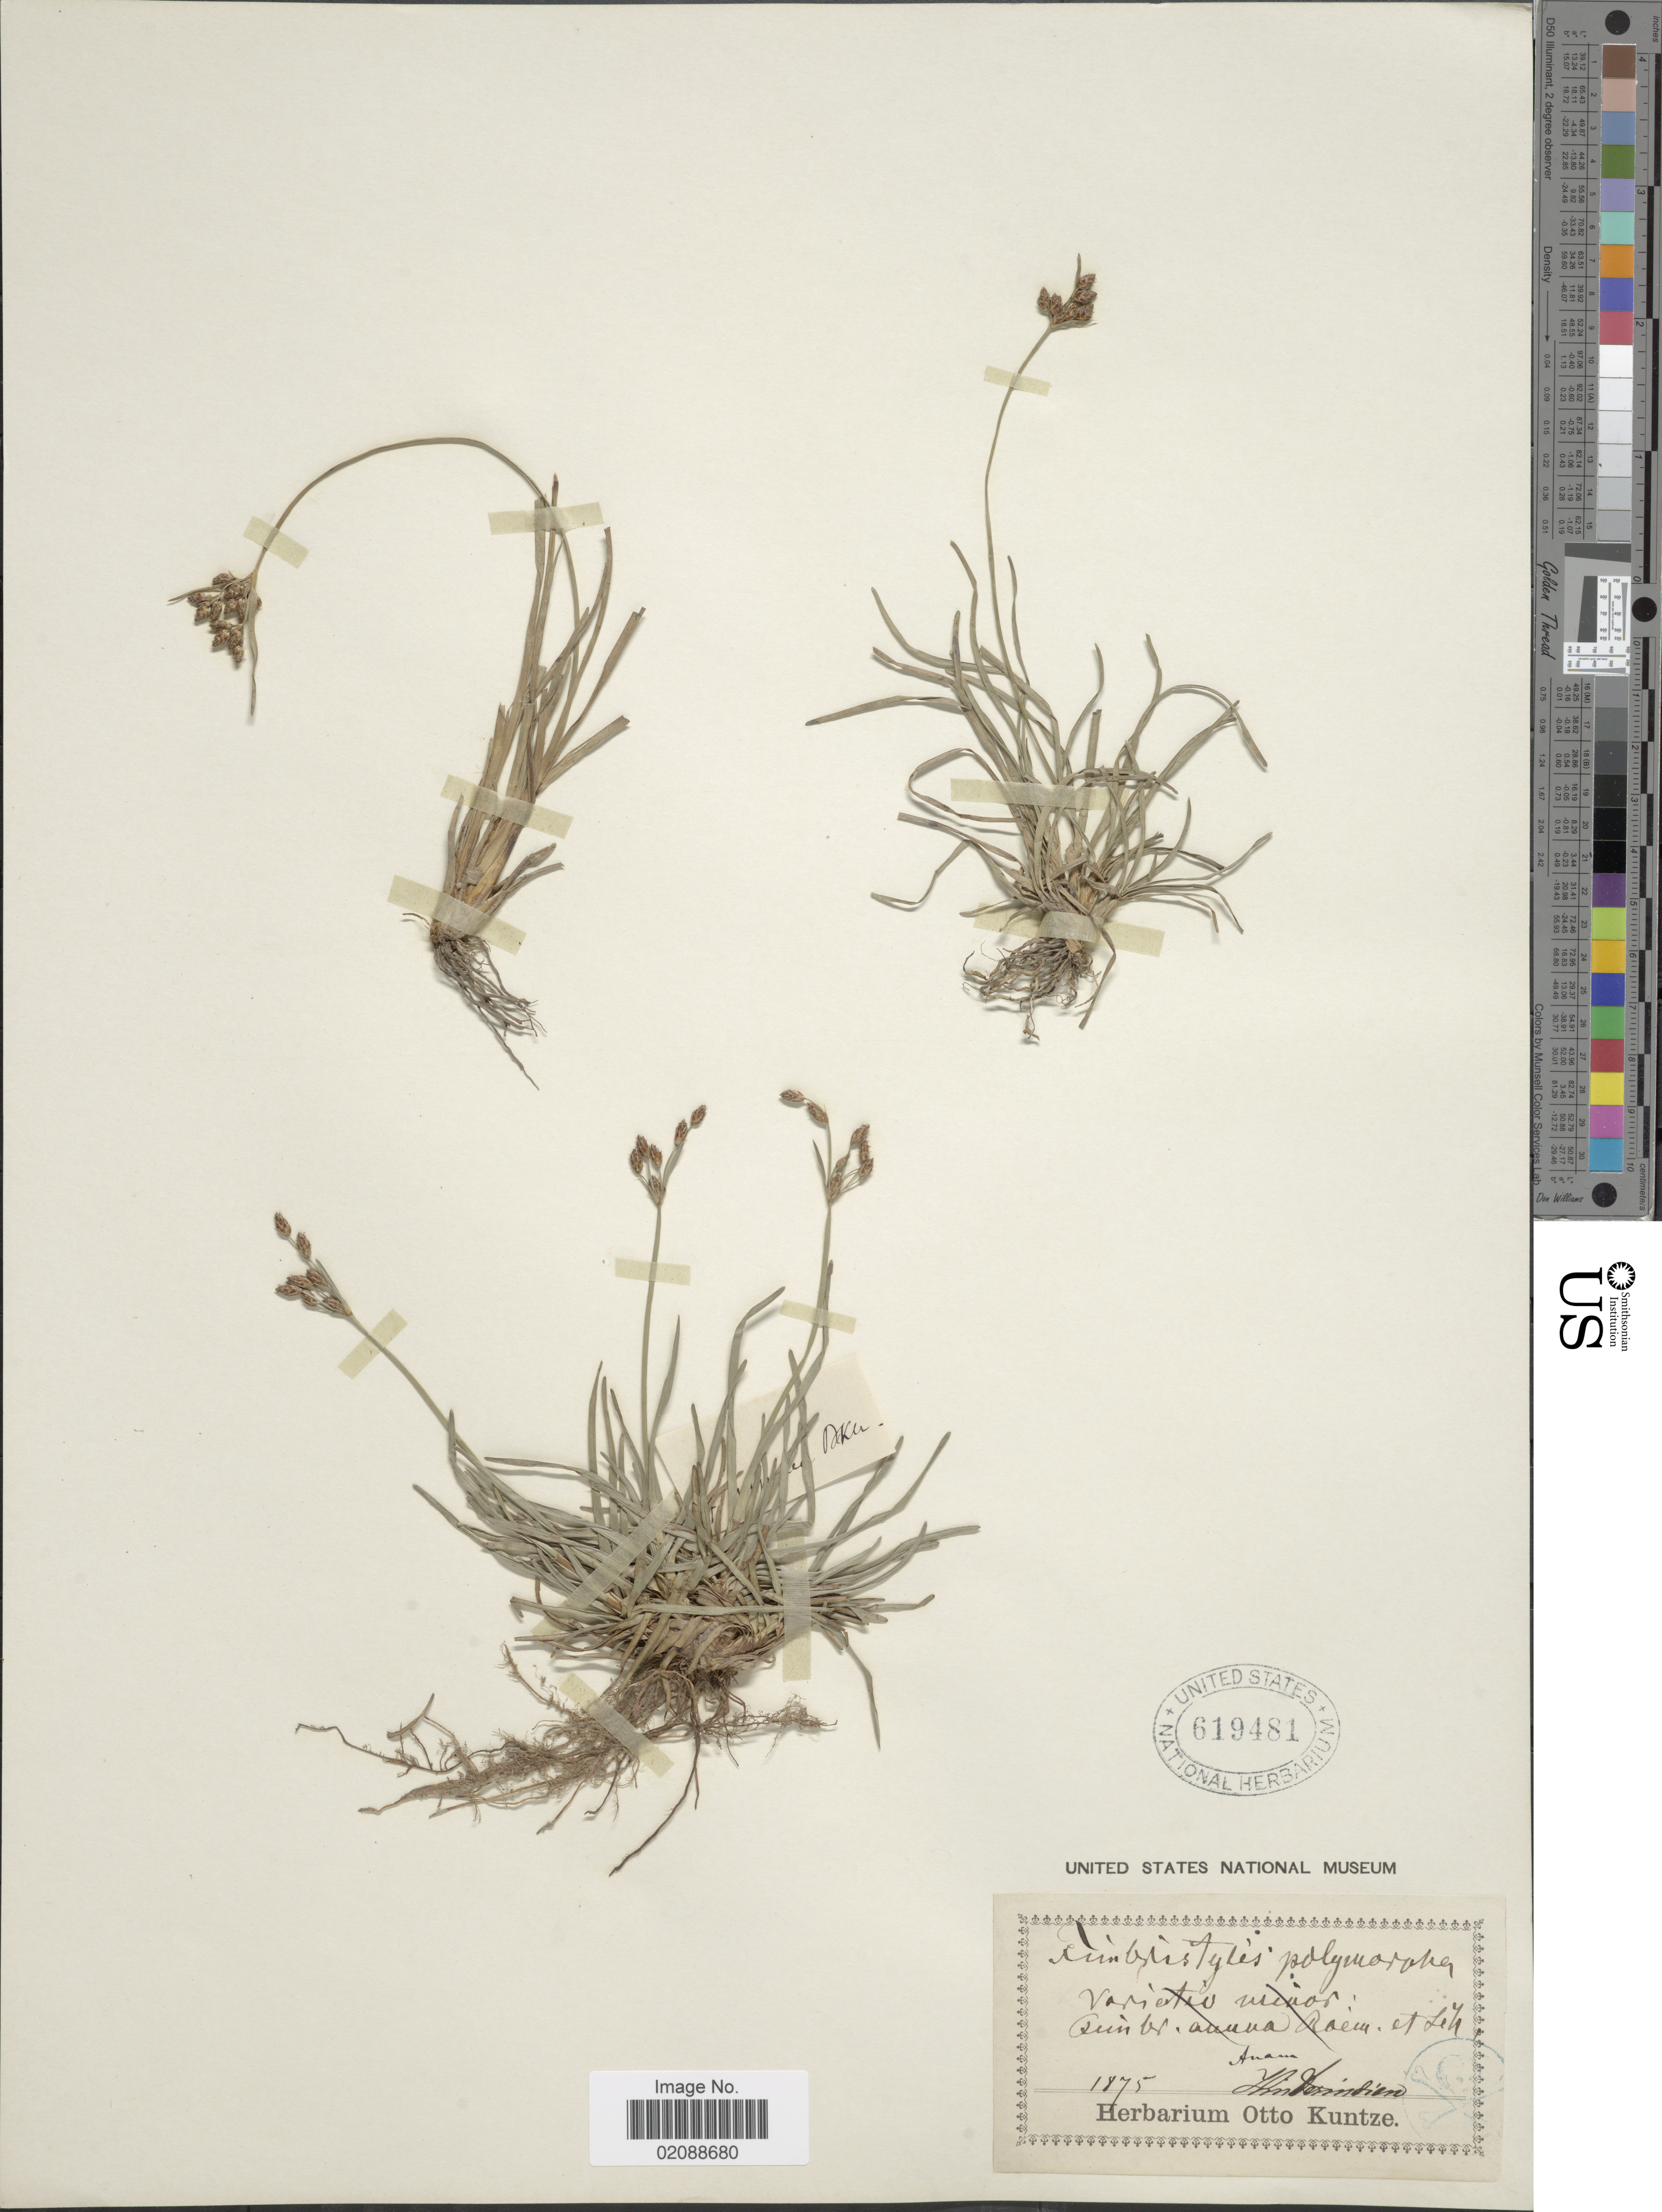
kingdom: Plantae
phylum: Tracheophyta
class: Liliopsida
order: Poales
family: Cyperaceae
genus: Fimbristylis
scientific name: Fimbristylis annua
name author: (All.) Roem. & Schult.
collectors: ex herb. Otto Kuntze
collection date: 1875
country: Vietnam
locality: Anam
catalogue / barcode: US 619481